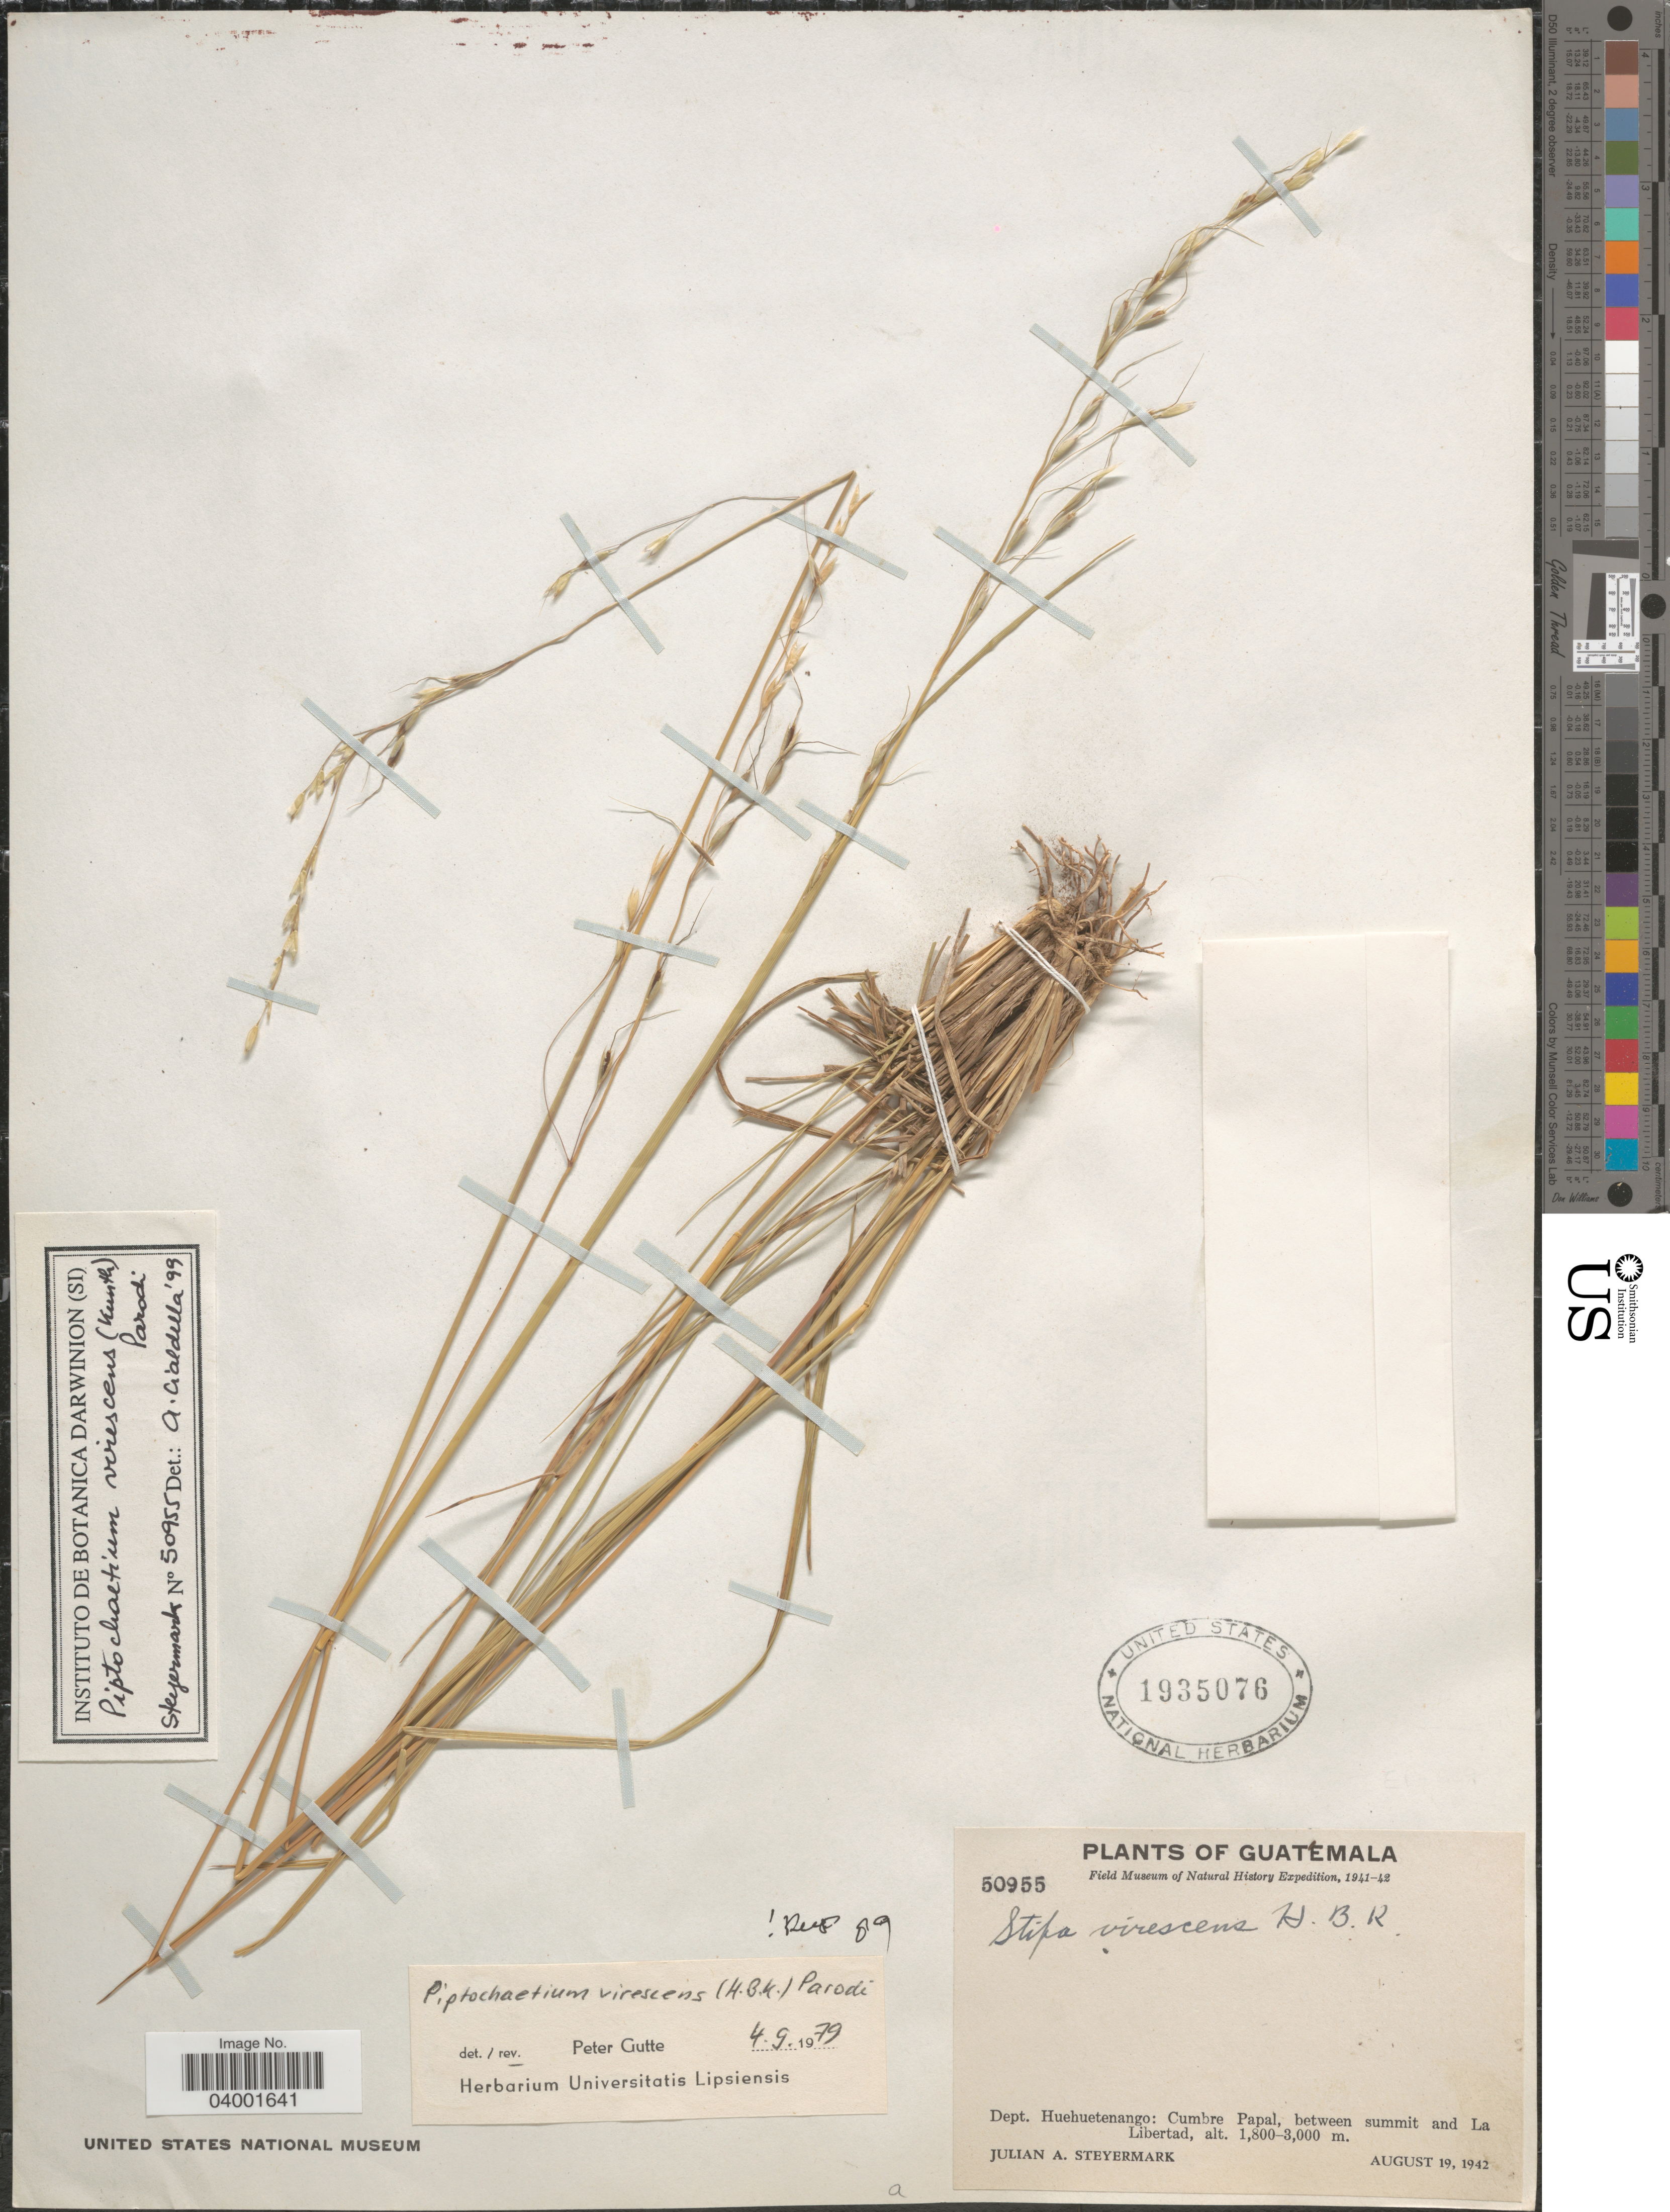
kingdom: Plantae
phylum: Tracheophyta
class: Liliopsida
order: Poales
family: Poaceae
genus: Piptochaetium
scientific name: Piptochaetium virescens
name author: (Kunth) Parodi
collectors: J. Steyermark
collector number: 50955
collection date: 1942-08-19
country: Guatemala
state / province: Huehuetenango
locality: Dept. Huehuetenango: Cumbre Papal, between summit and La Libertad.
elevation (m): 1800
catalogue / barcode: US 1935076